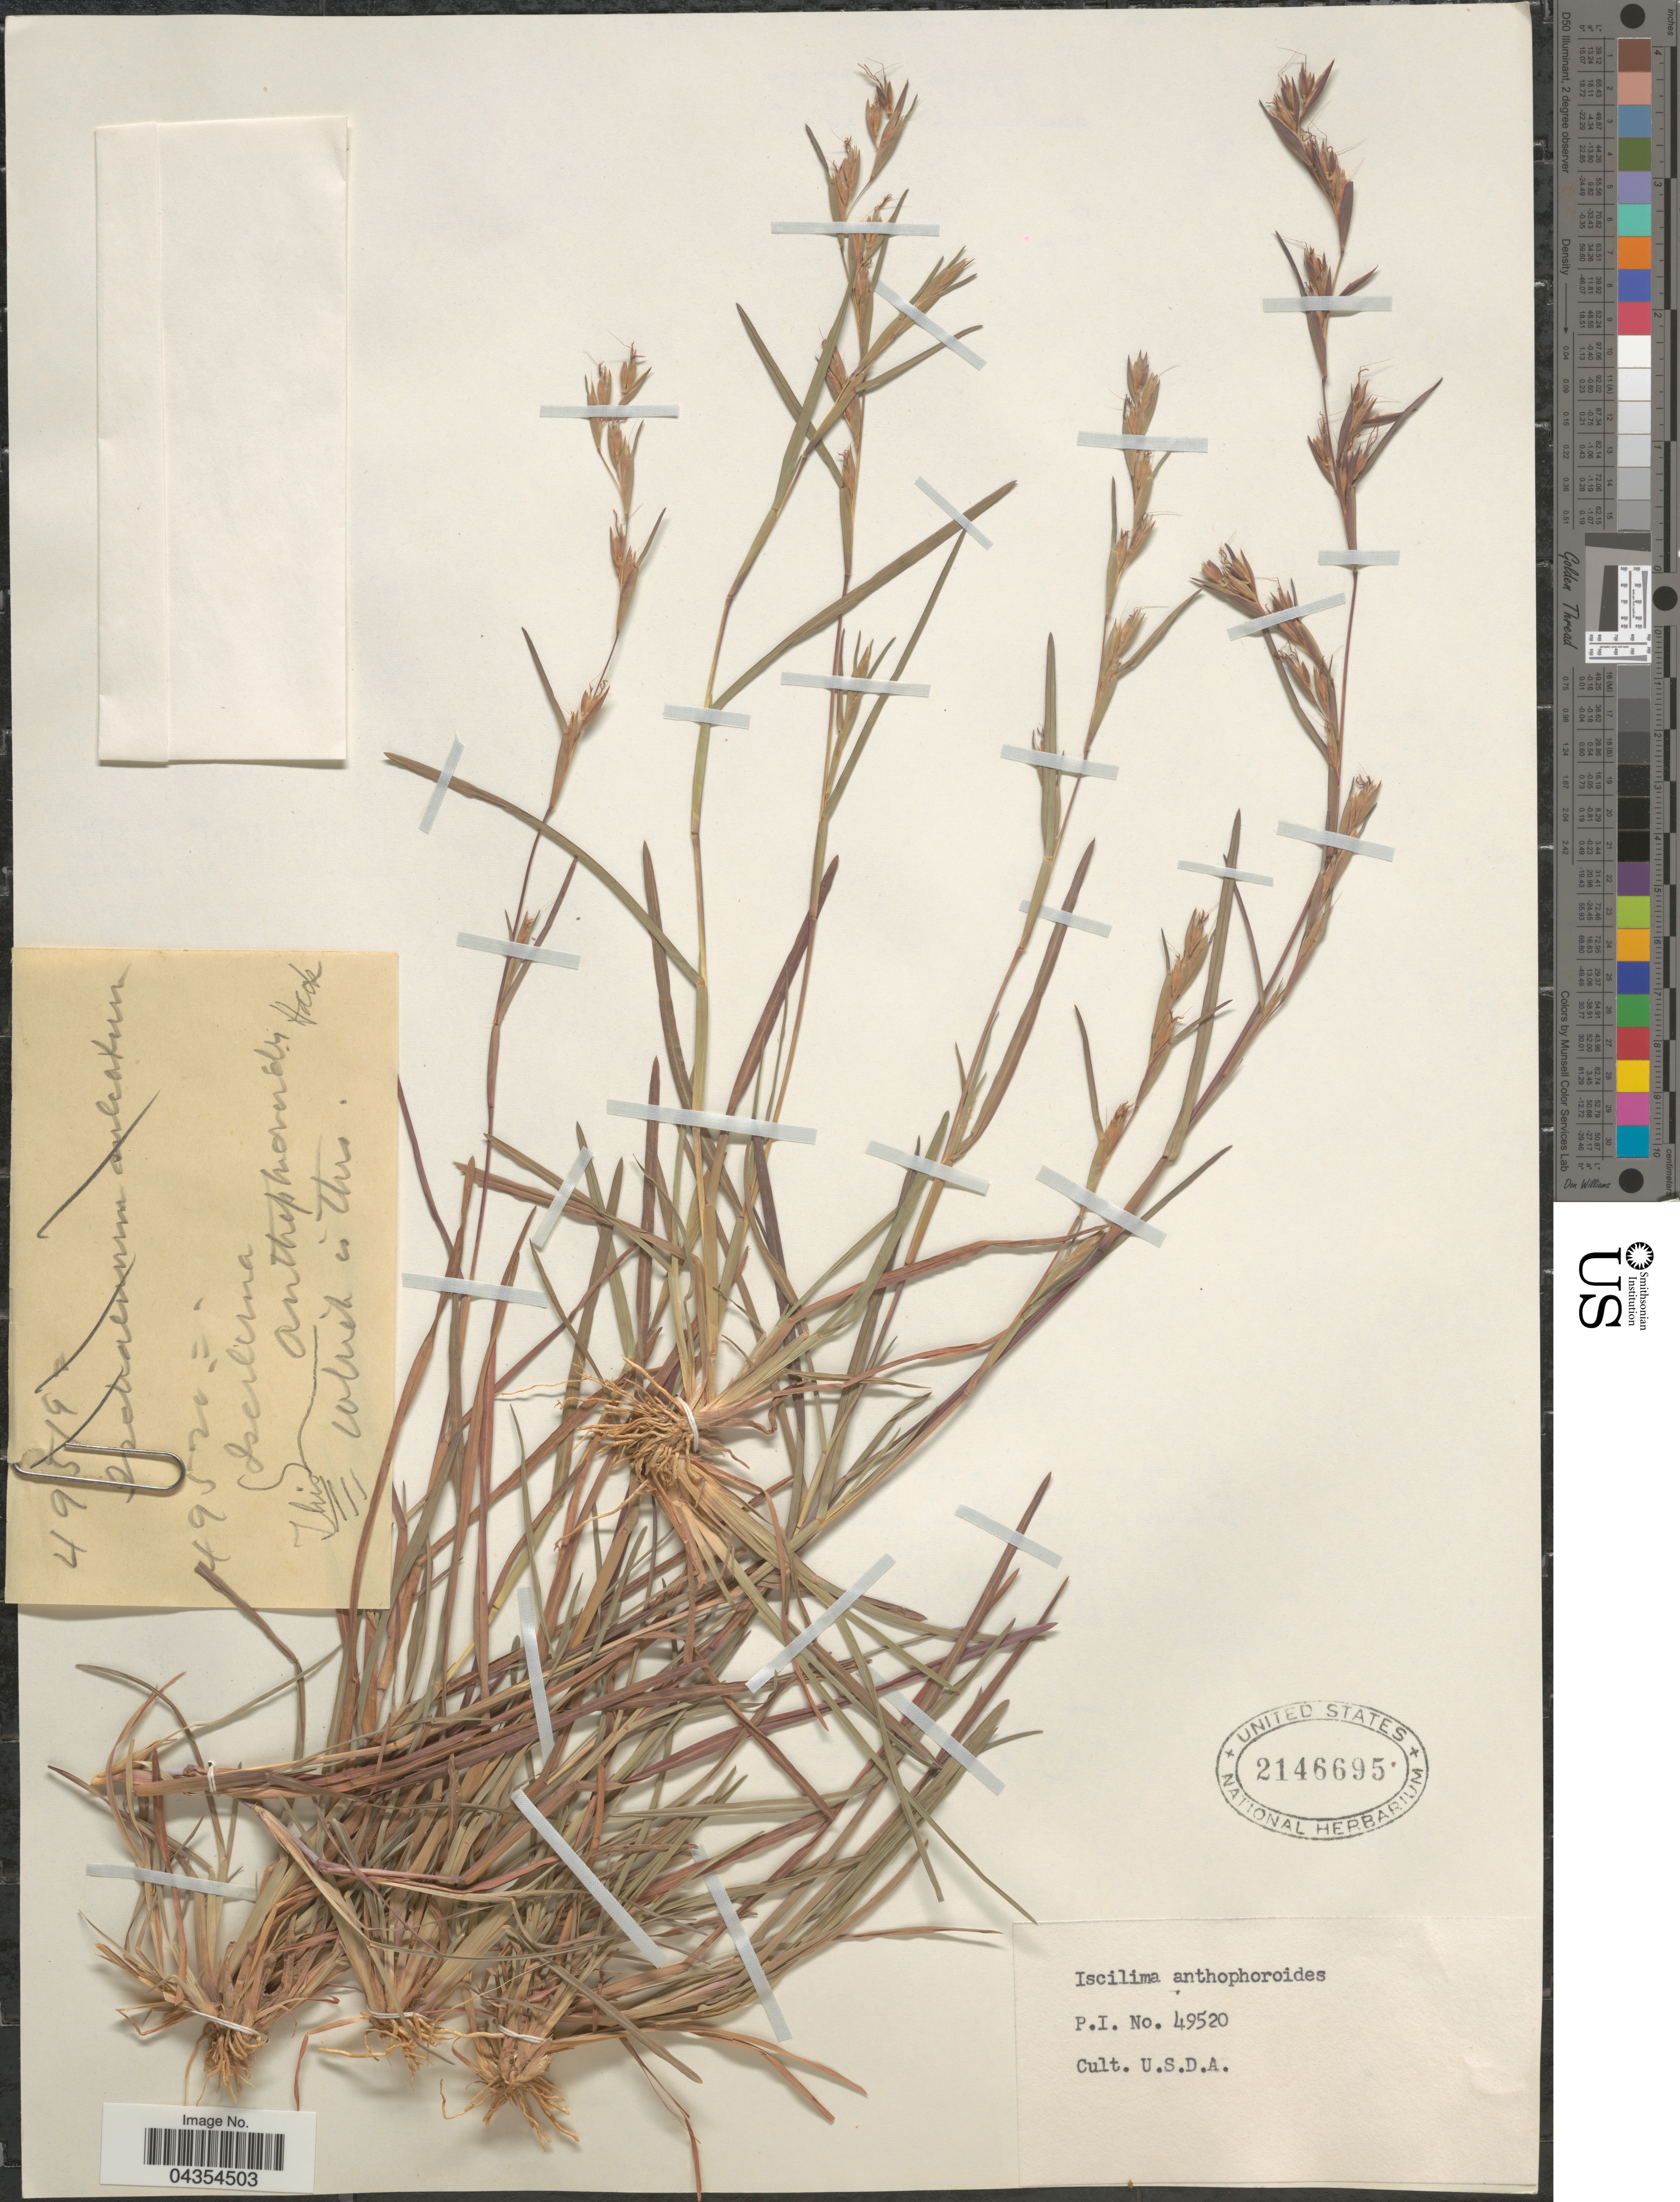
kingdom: Plantae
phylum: Tracheophyta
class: Liliopsida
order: Poales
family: Poaceae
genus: Iseilema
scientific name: Iseilema membranaceum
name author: (Lindl.) Domin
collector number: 49520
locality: Cult. U.S.D.A.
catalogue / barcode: US 2146695